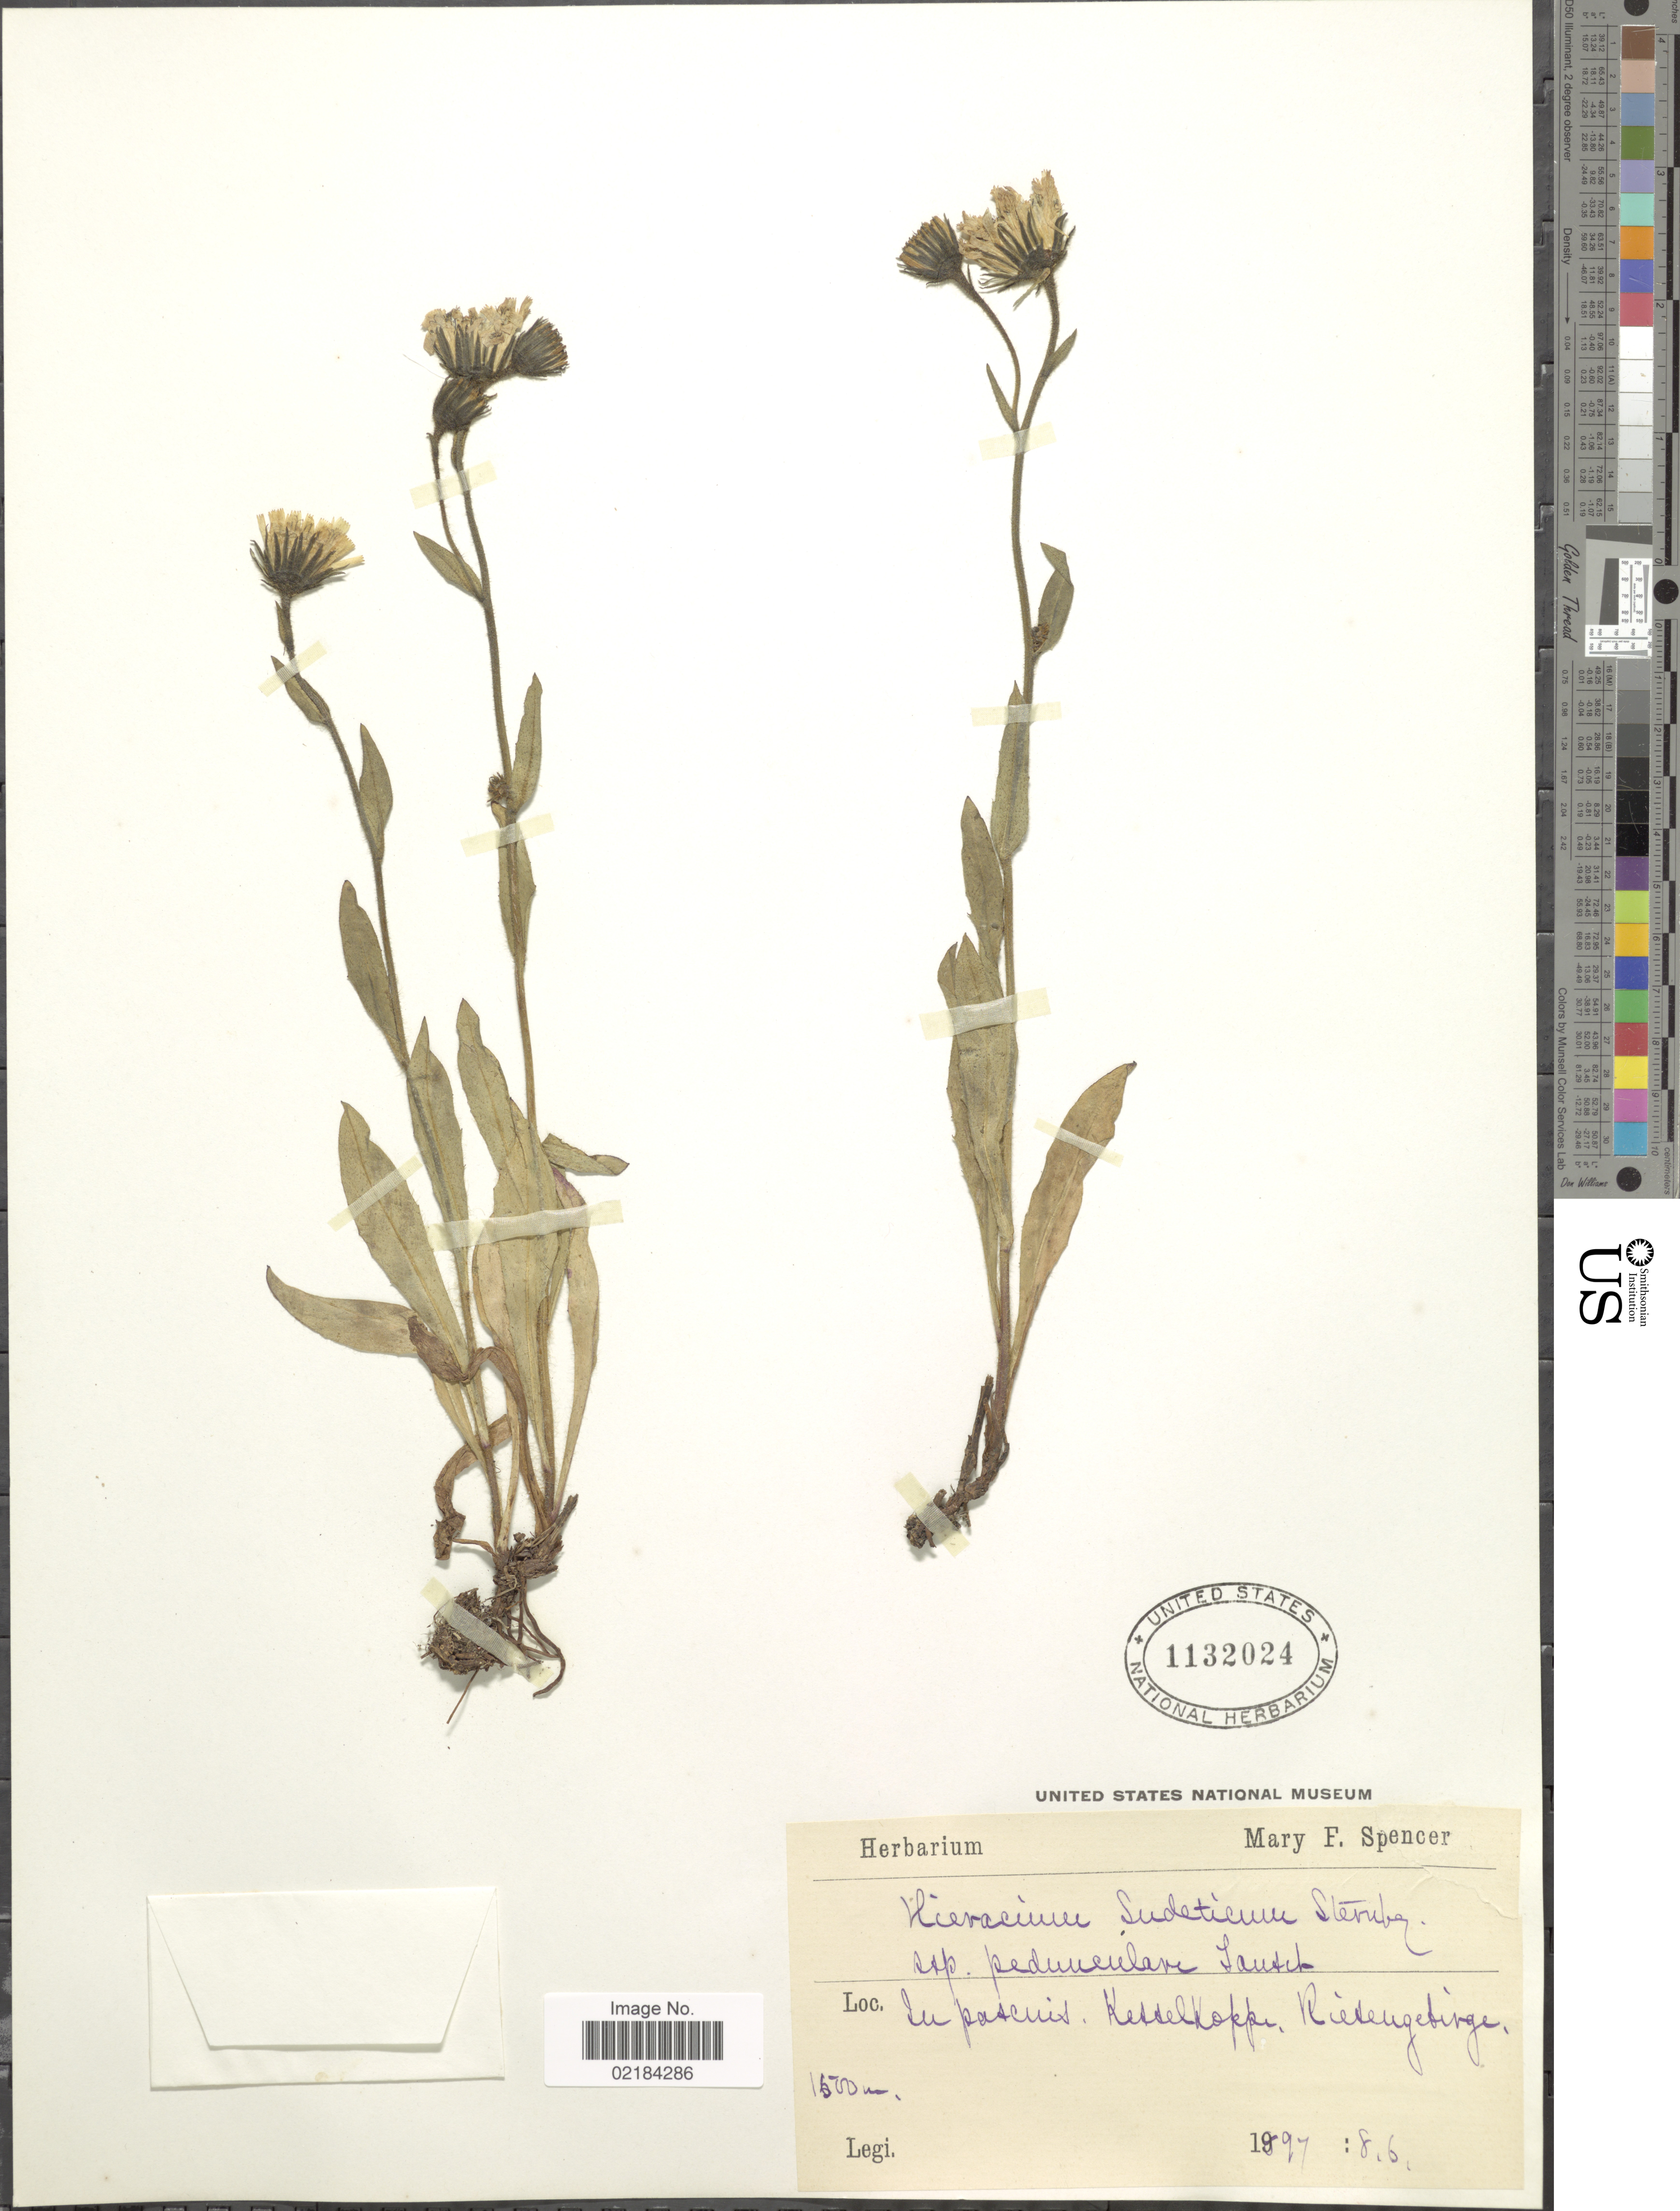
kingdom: Plantae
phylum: Tracheophyta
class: Magnoliopsida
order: Asterales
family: Asteraceae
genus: Hieracium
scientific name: Hieracium sudeticum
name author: Sternb.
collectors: M. Spencer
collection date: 1897-06-08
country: Poland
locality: Su. pascuis. Kesselkoppen. Riesengebirge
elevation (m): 1500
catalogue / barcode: US 1132024